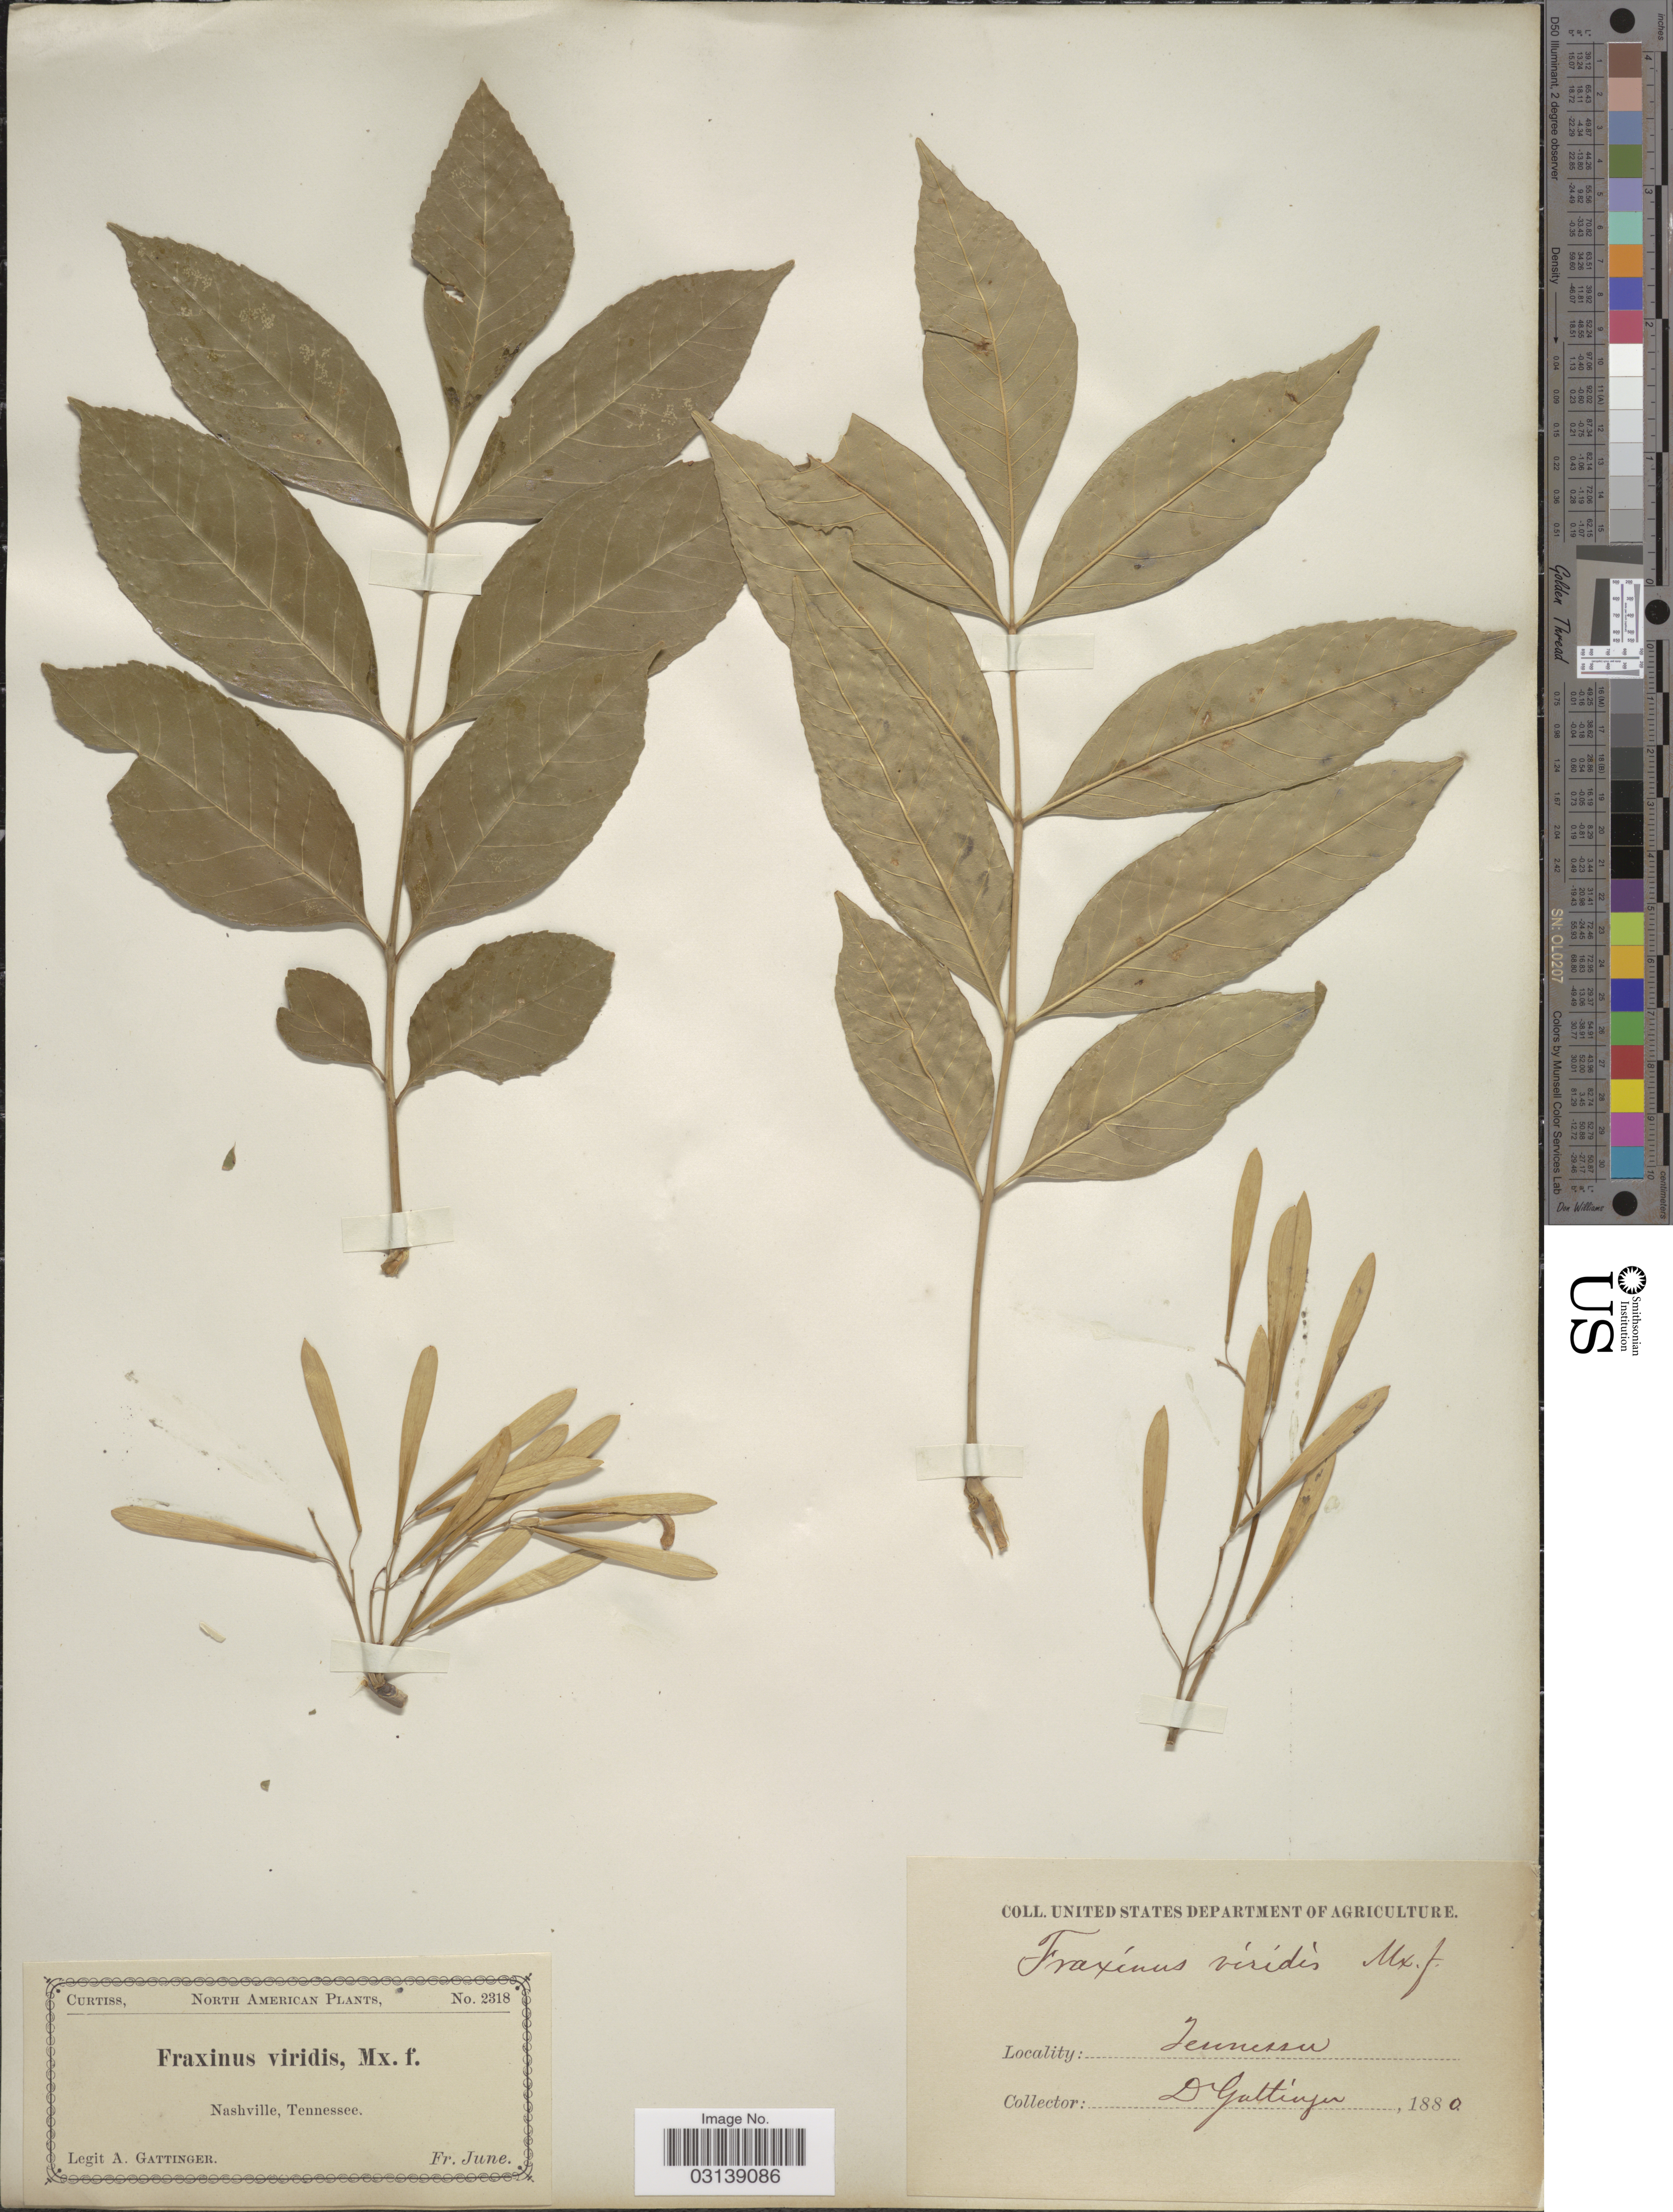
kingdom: Plantae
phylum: Tracheophyta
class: Magnoliopsida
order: Lamiales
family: Oleaceae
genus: Fraxinus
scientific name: Fraxinus pennsylvanica var. subintegerrima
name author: Marshall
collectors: A. Gattinger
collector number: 2318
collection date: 1880-06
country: United States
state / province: Tennessee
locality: Nashville.